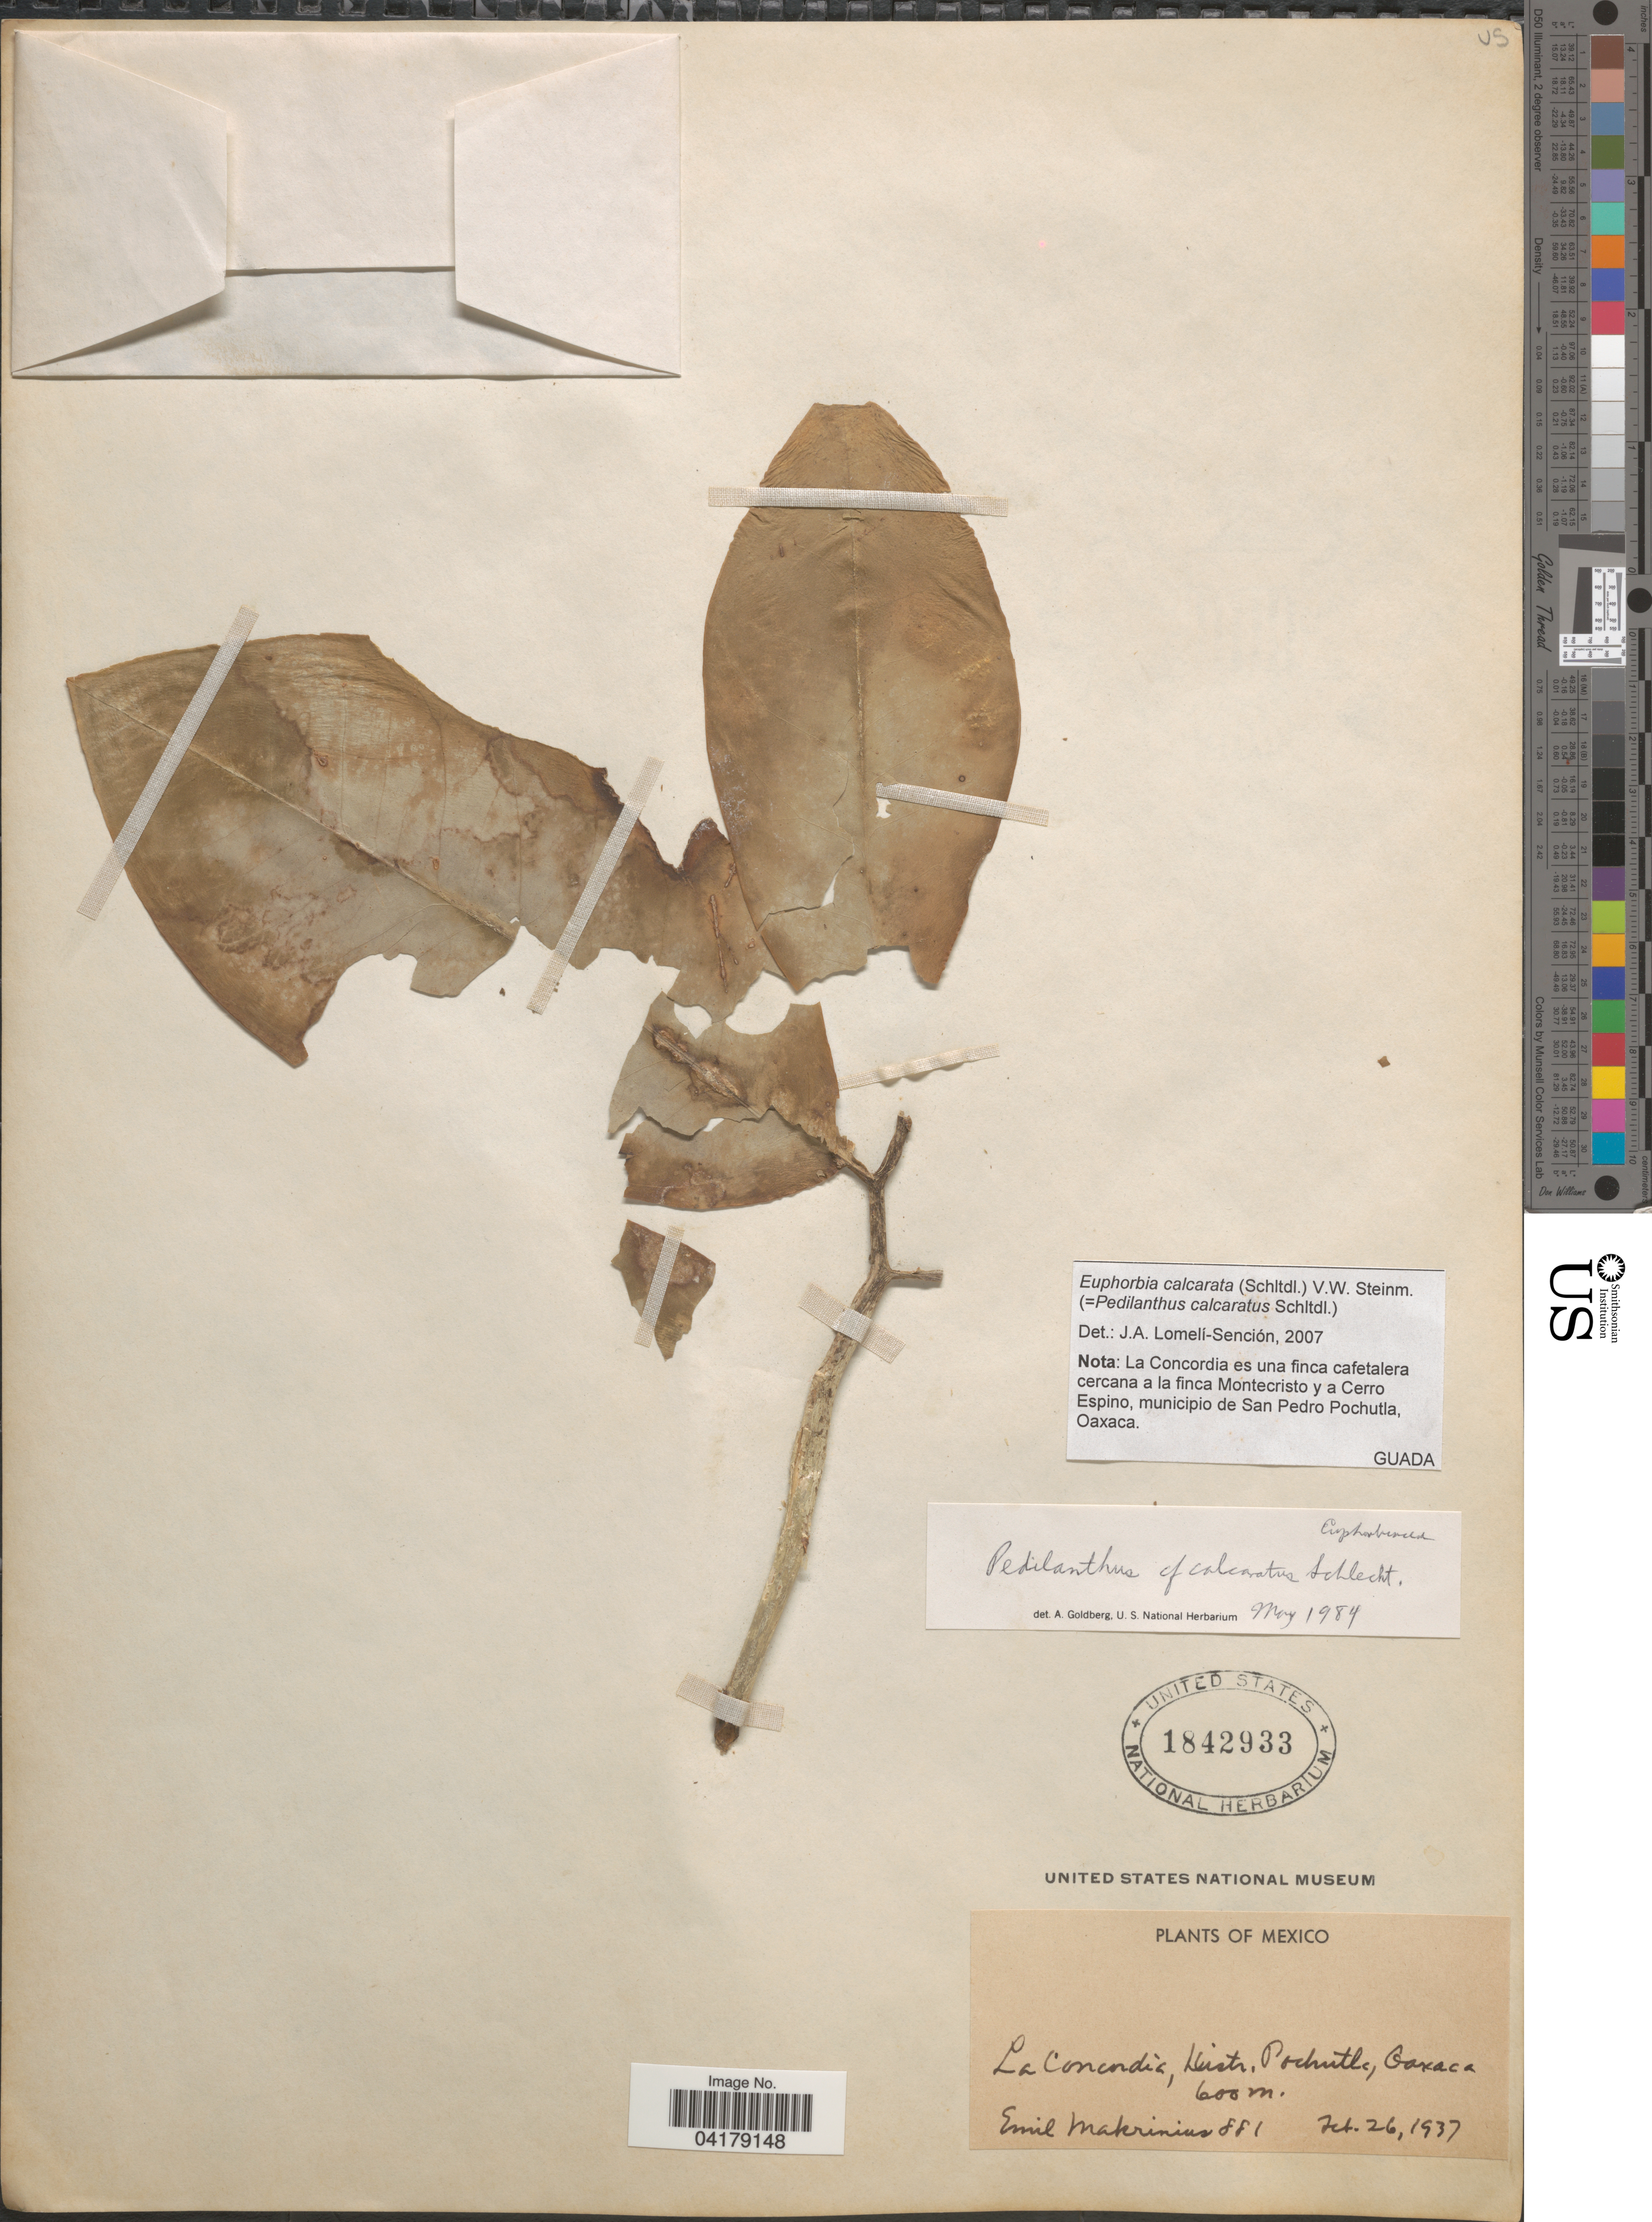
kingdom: Plantae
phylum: Tracheophyta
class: Magnoliopsida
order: Malpighiales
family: Euphorbiaceae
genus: Euphorbia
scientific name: Euphorbia calcarata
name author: (Schltdl.) V.W. Steinm.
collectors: E. Makrinius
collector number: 881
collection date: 1937-02-26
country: Mexico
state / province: Oaxaca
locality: La Concordia, Distr. Pochutla.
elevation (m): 600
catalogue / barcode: US 1842933